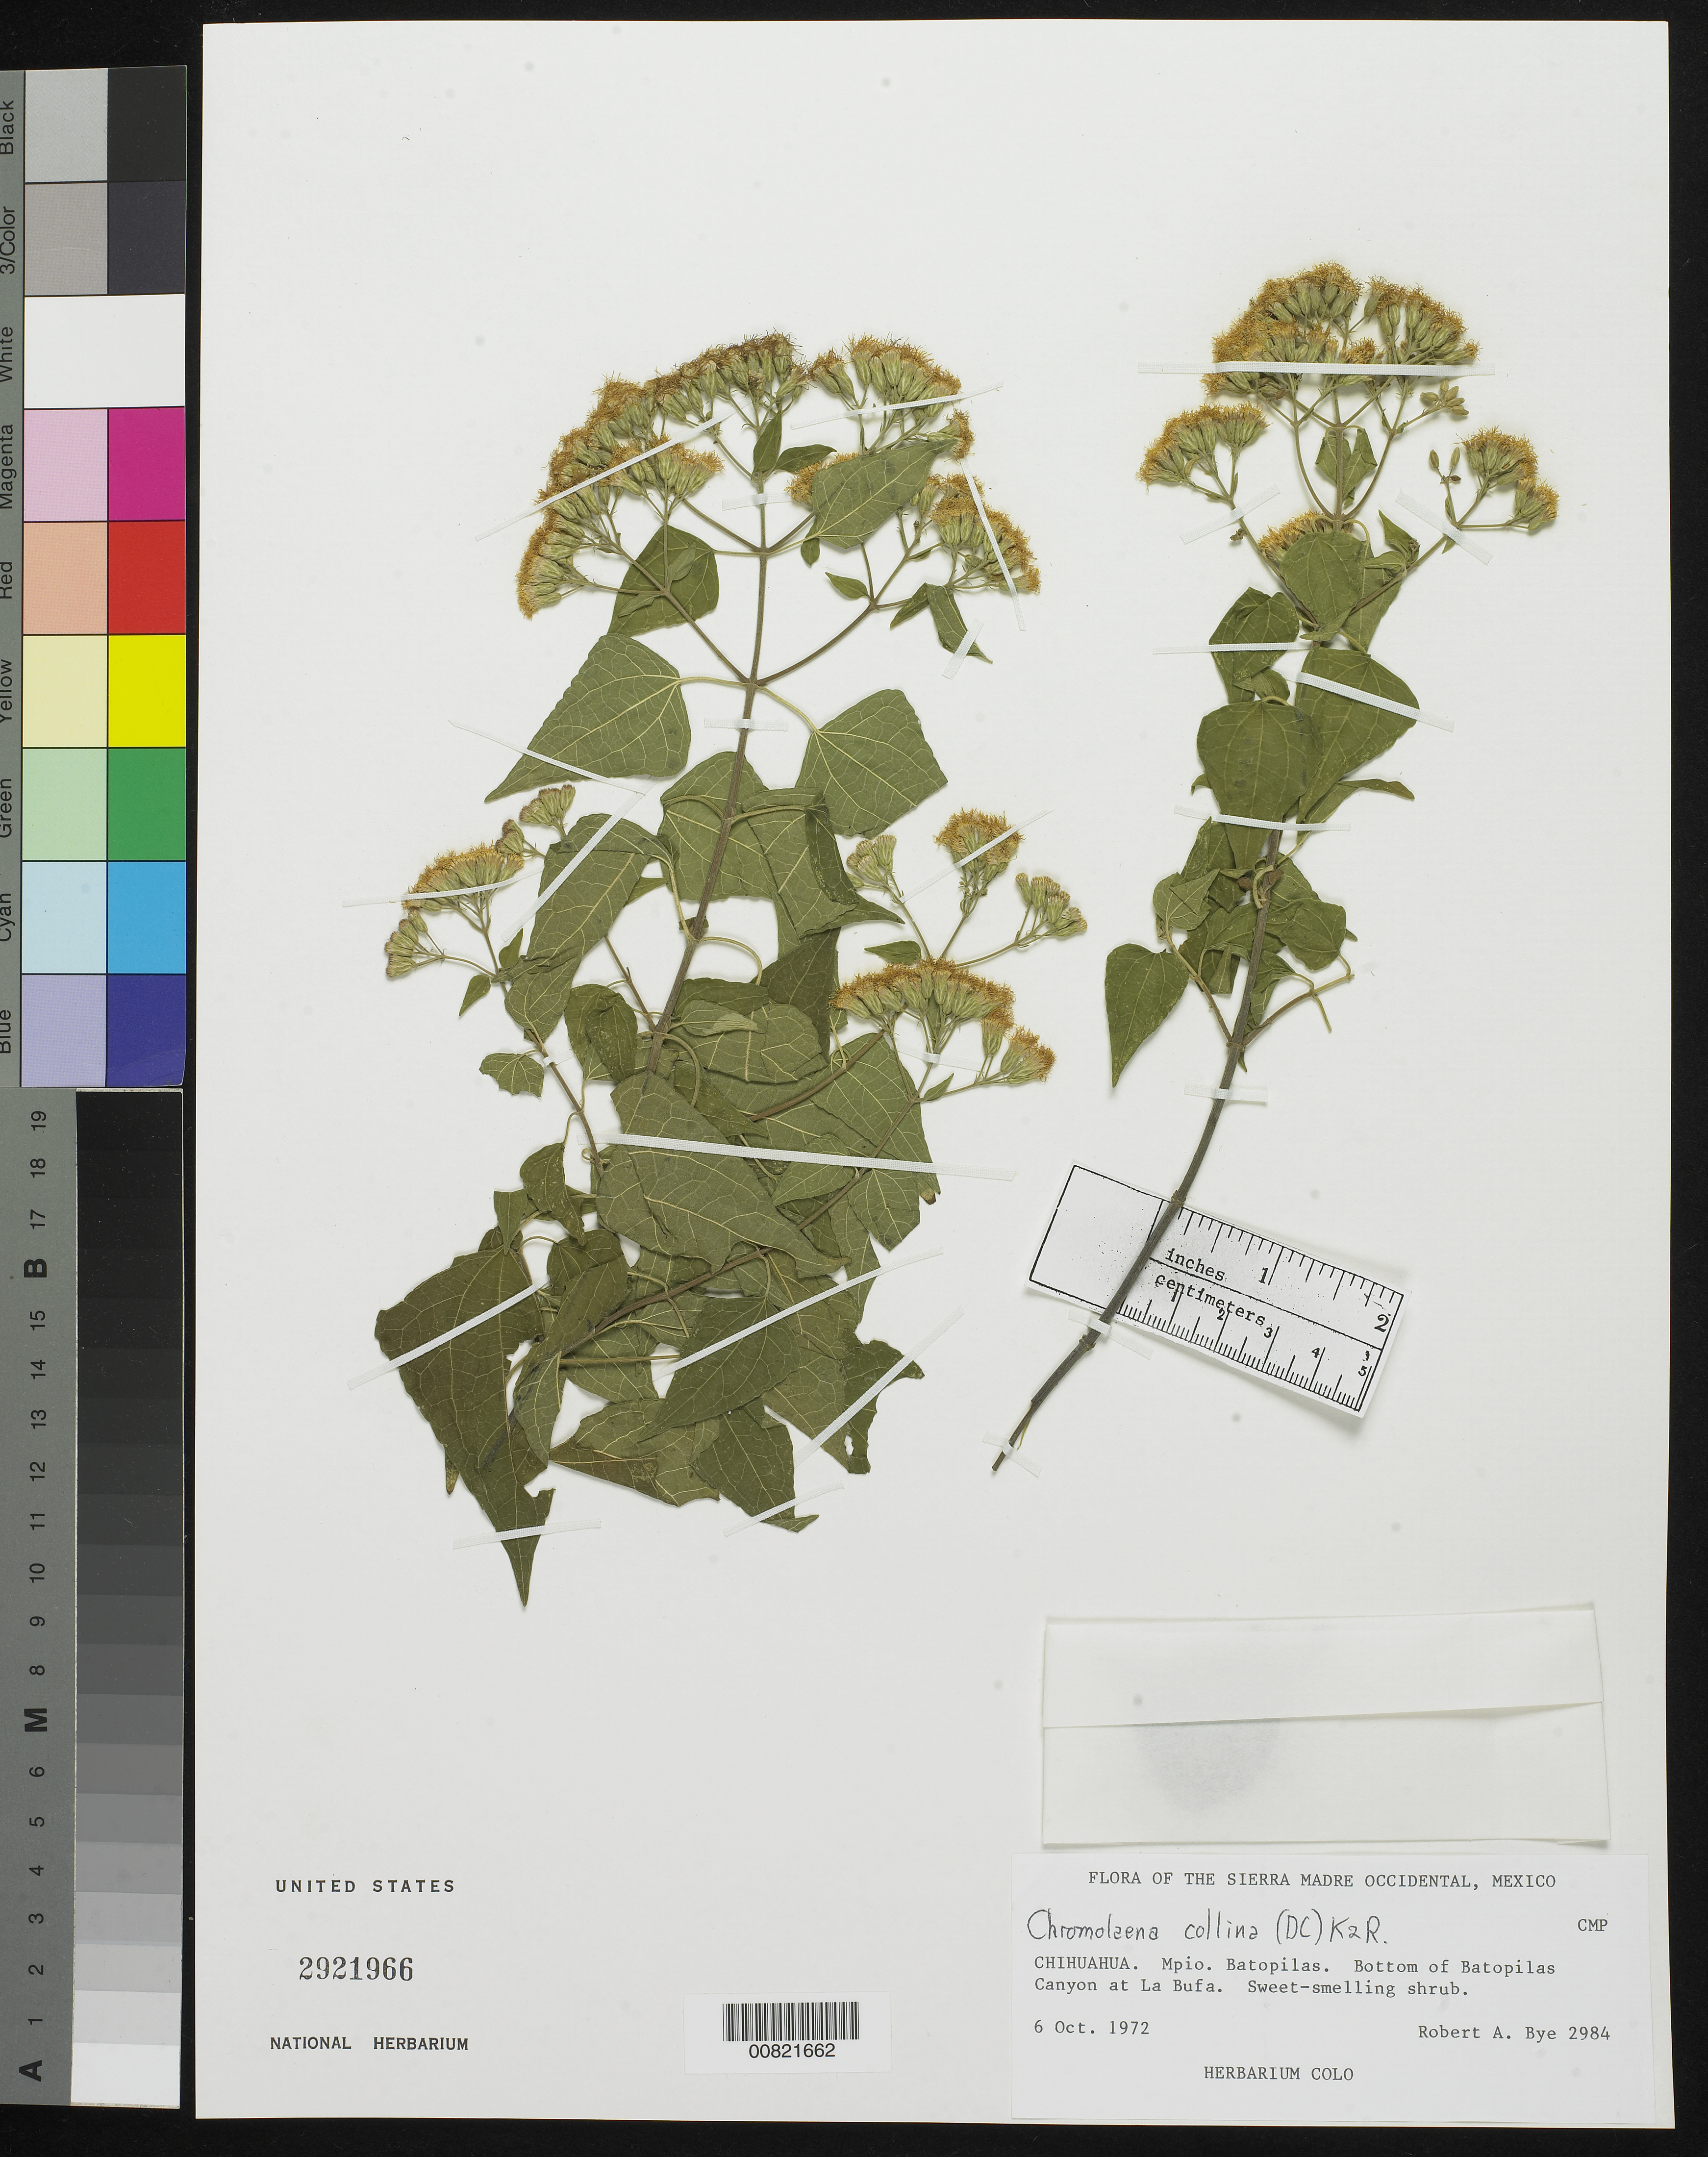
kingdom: Plantae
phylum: Tracheophyta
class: Magnoliopsida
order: Asterales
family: Asteraceae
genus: Chromolaena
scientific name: Chromolaena collina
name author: (DC.) R.M. King & H. Rob.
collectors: R. A. Bye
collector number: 2984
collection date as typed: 06 Oct 1972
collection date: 1972-10-06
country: Mexico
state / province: Chihuahua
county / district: Batopilas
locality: Bottom of Batopilas Canyon at La Bufa, Municipio de Batopilas, Chihuahua.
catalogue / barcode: US 2921966